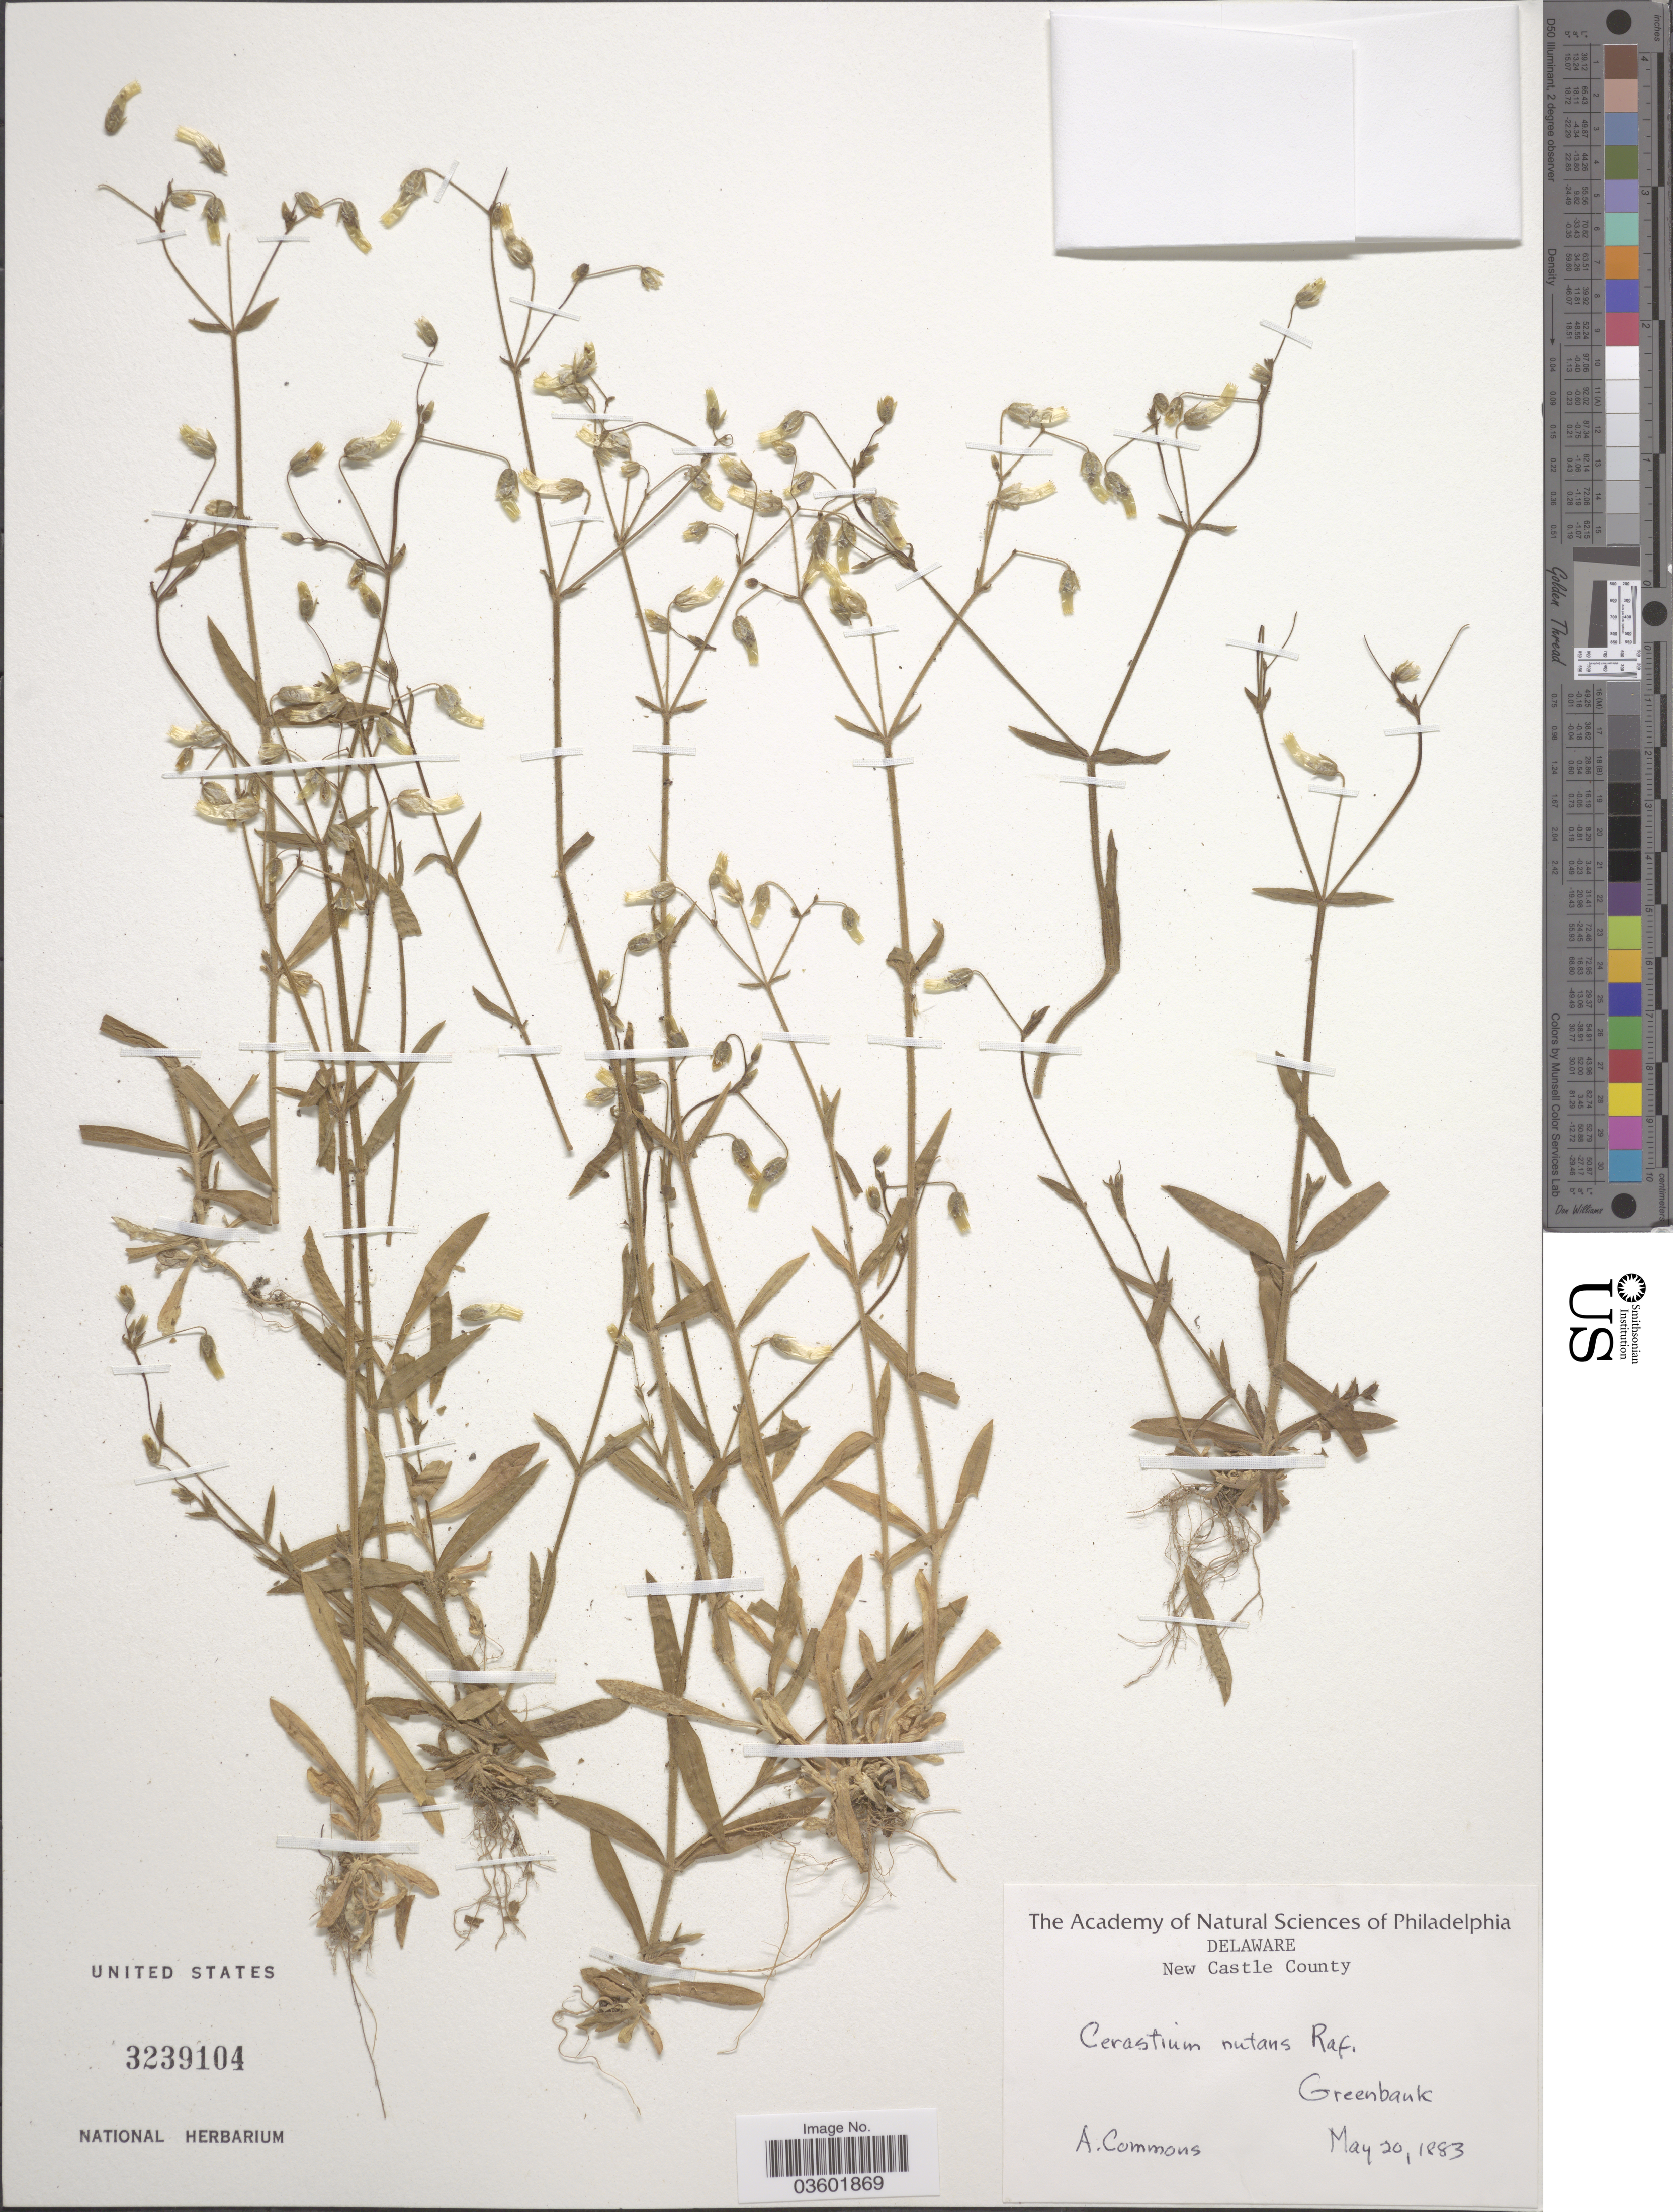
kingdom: Plantae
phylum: Tracheophyta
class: Magnoliopsida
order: Caryophyllales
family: Caryophyllaceae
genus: Cerastium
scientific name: Cerastium nutans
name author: Raf.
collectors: A. Commons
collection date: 1883-05-20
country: United States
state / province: Delaware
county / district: New Castle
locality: New Castle County. Greenbank.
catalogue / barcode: US 3239104